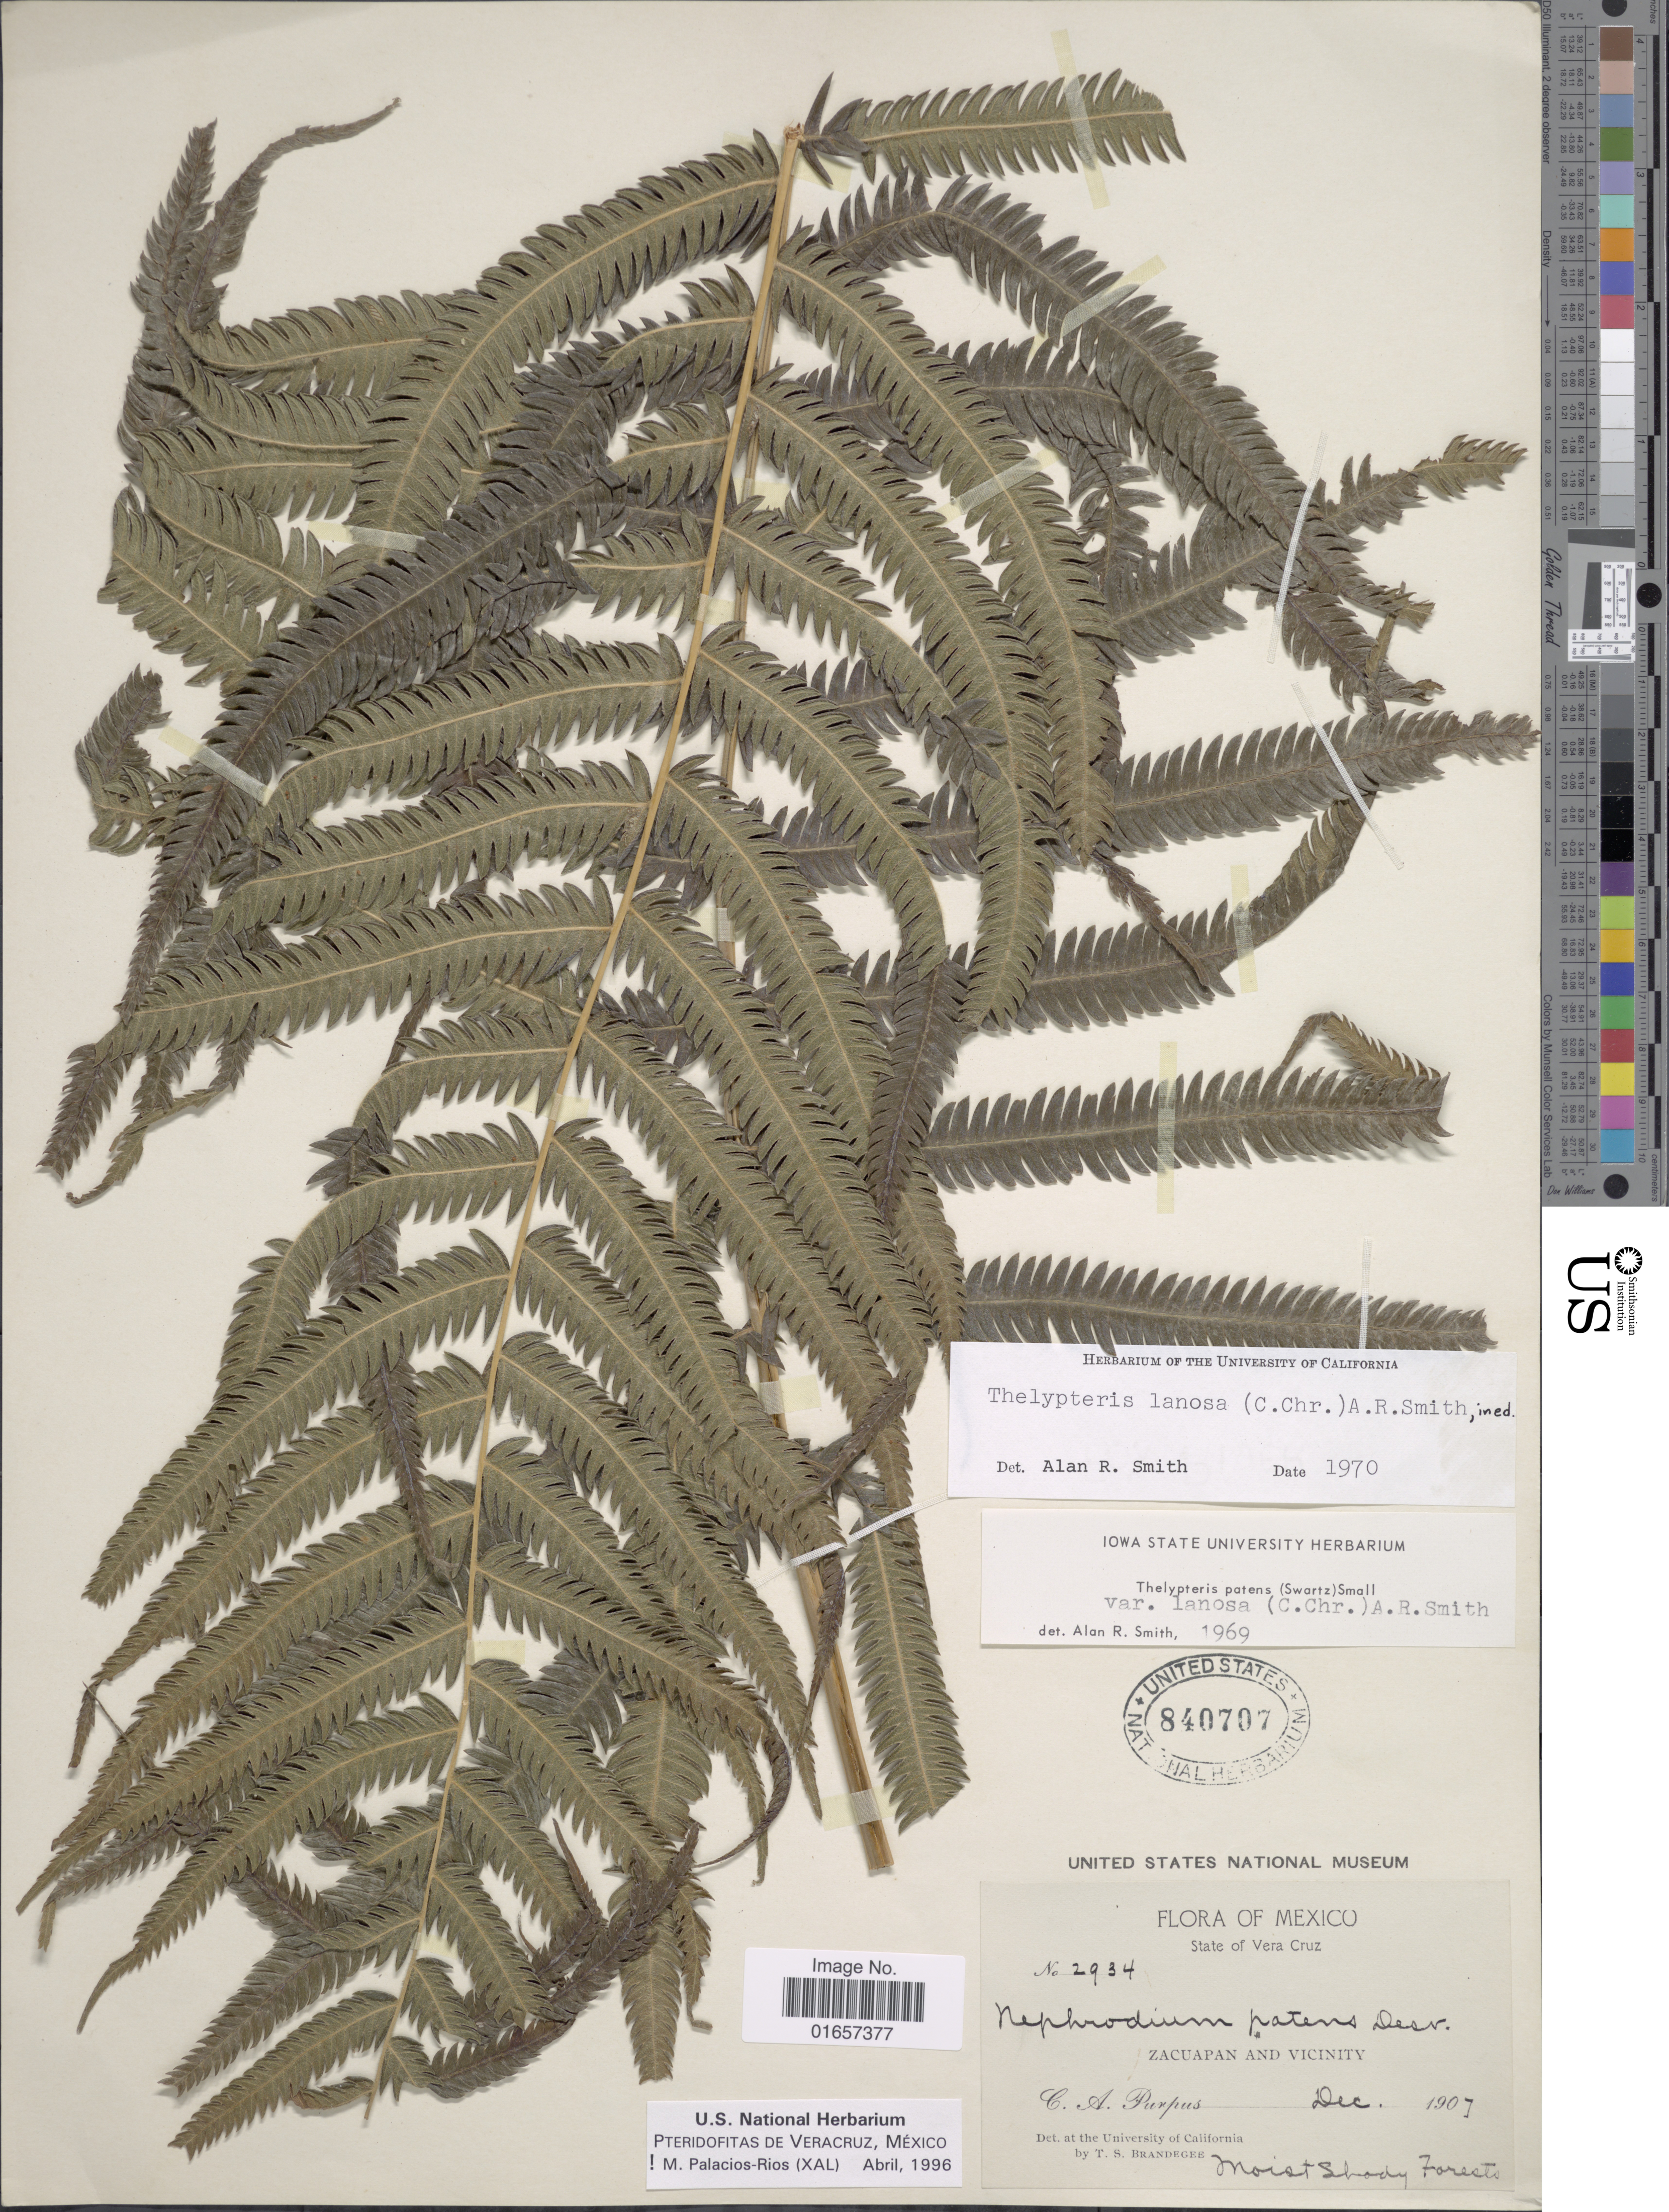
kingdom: Plantae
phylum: Tracheophyta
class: Polypodiopsida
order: Polypodiales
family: Thelypteridaceae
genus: Christella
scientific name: Christella lanosa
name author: (C. Chr.) Á. Löve & D. Löve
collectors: C. A. Purpus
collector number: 2934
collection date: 1907-12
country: Mexico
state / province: Veracruz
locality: Mexico, Zacuapan and vicinity. Vera Cruz.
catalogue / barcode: US 840707